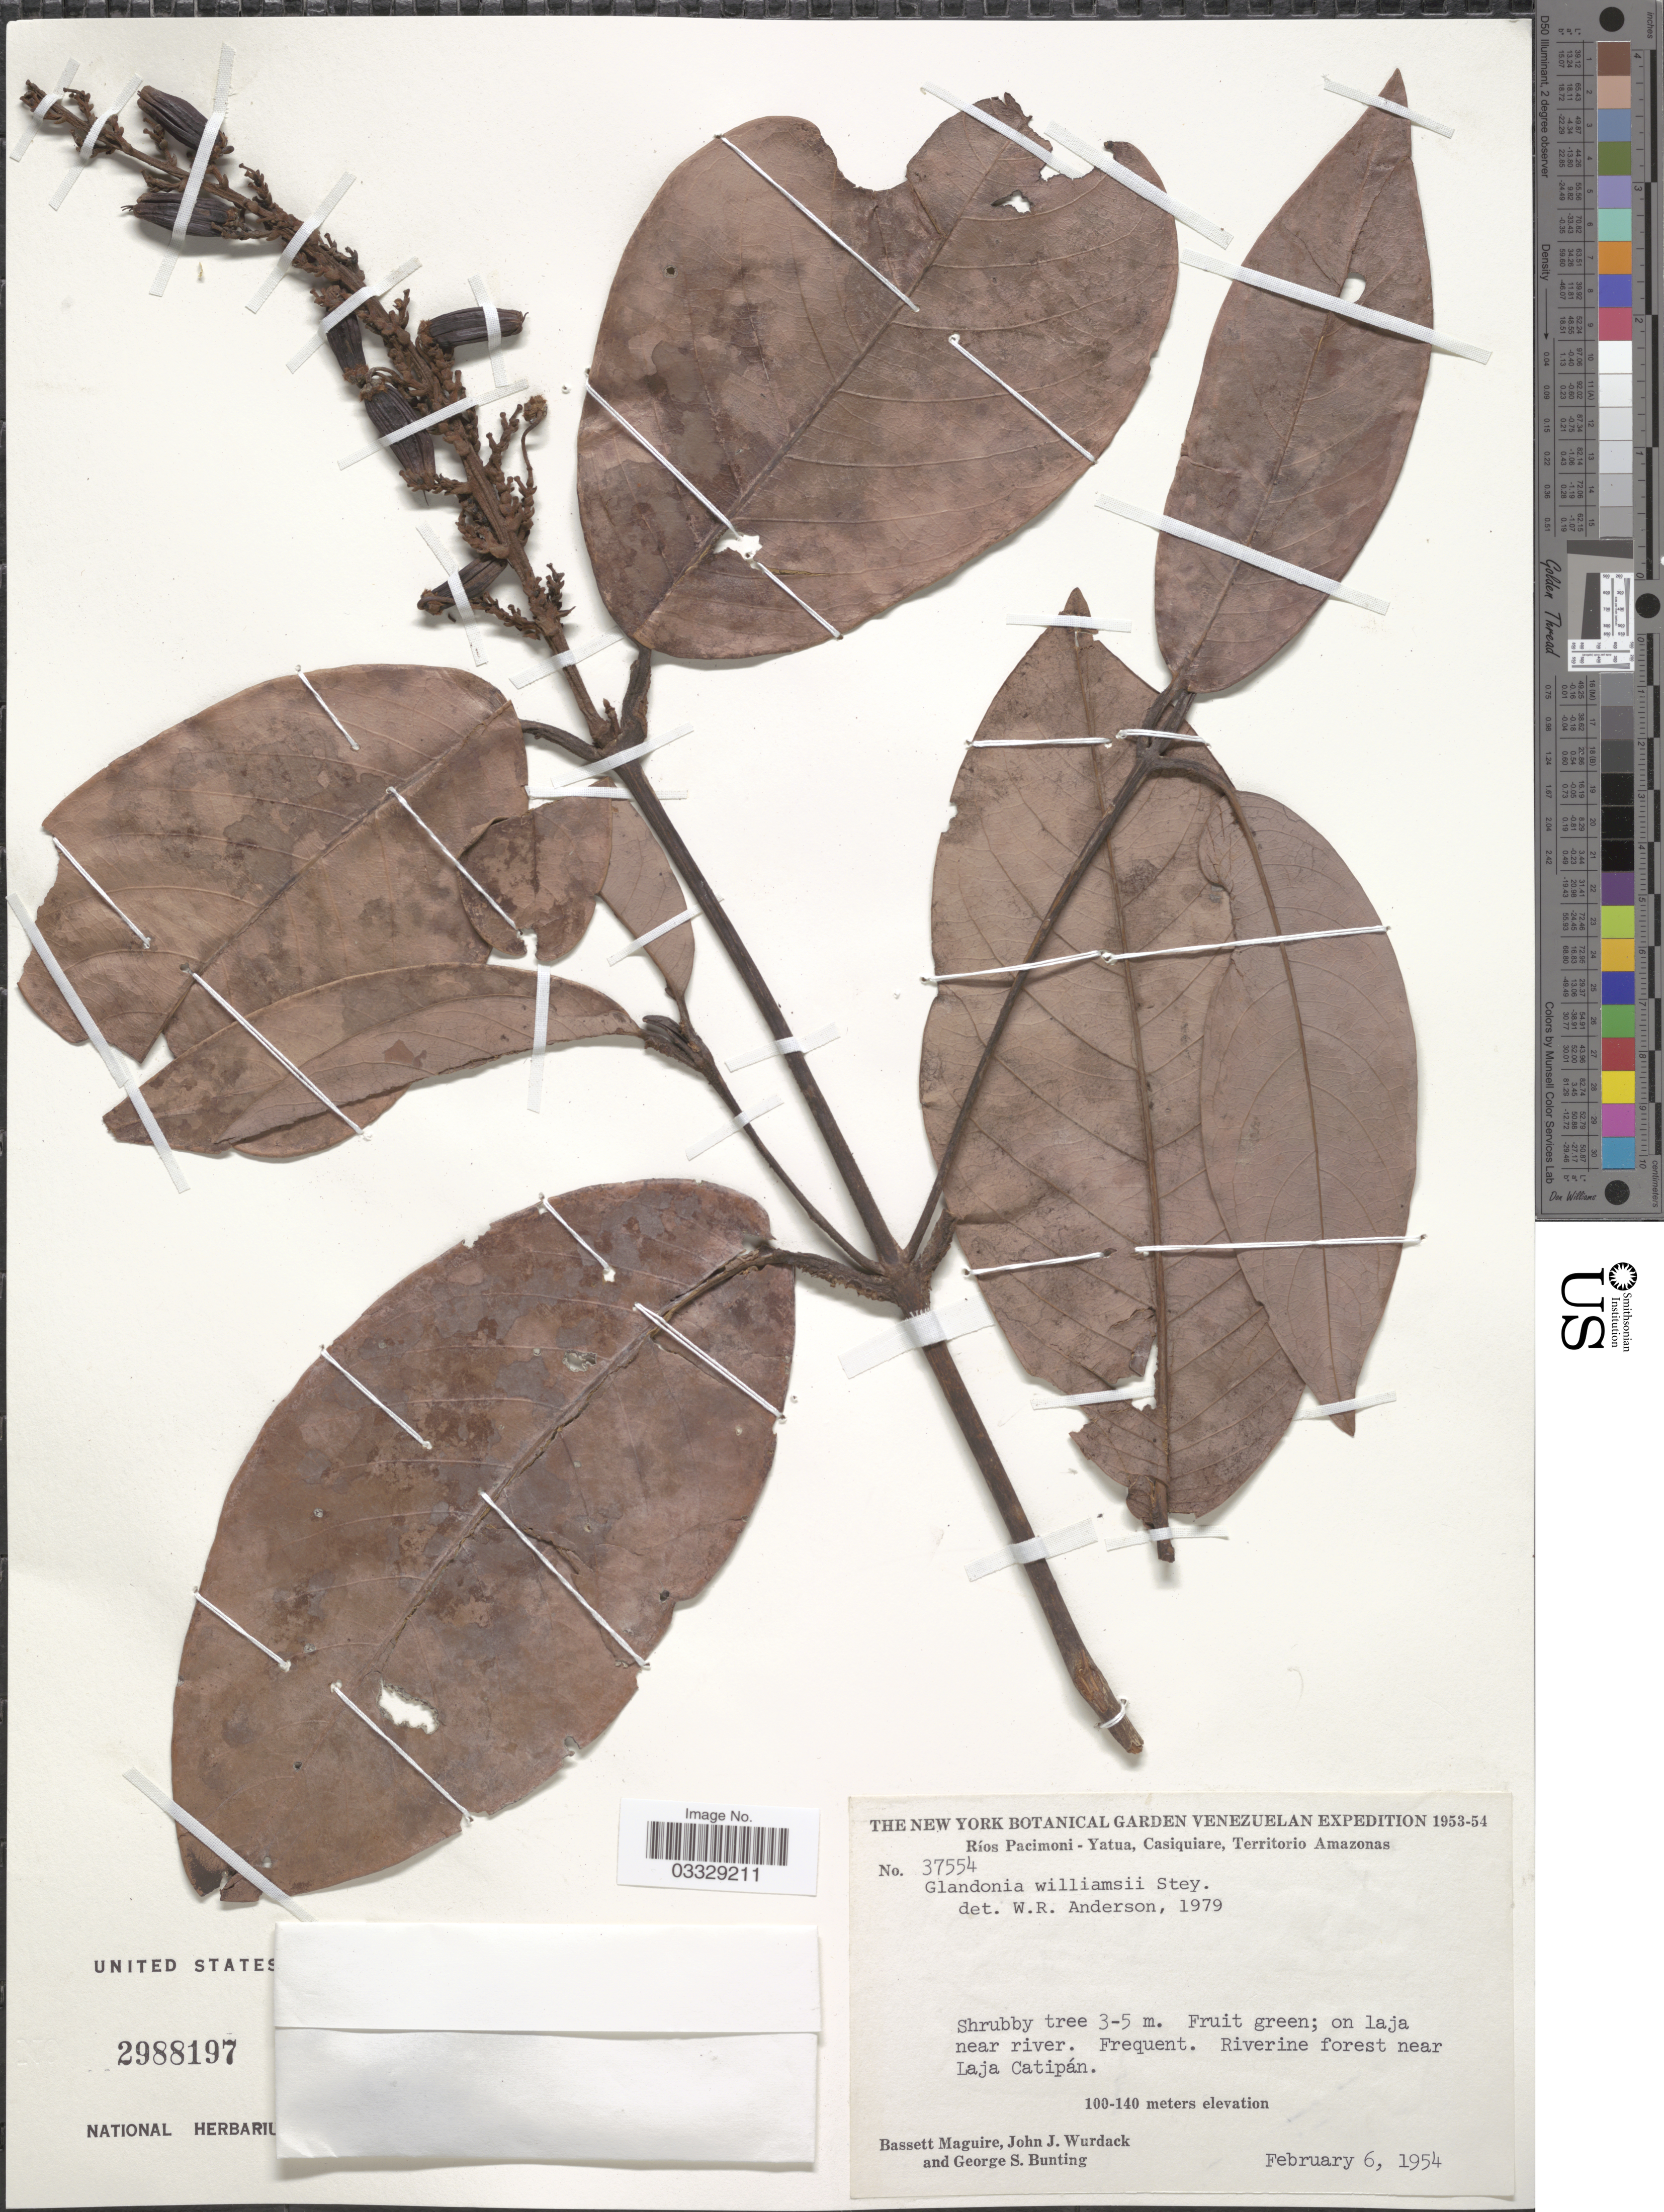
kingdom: Plantae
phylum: Tracheophyta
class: Magnoliopsida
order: Malpighiales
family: Malpighiaceae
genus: Glandonia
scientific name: Glandonia williamsii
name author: Steyerm.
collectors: B. Maguire, J. J. Wurdack & G. S. Bunting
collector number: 37554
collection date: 1954-02-06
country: Venezuela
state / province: Amazonas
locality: Ríos Pacimoni-Yatua, Casiquiare, Territorio Amazonas. On laja near river. Riverine forest near Laja Catipán.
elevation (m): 100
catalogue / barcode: US 2988197